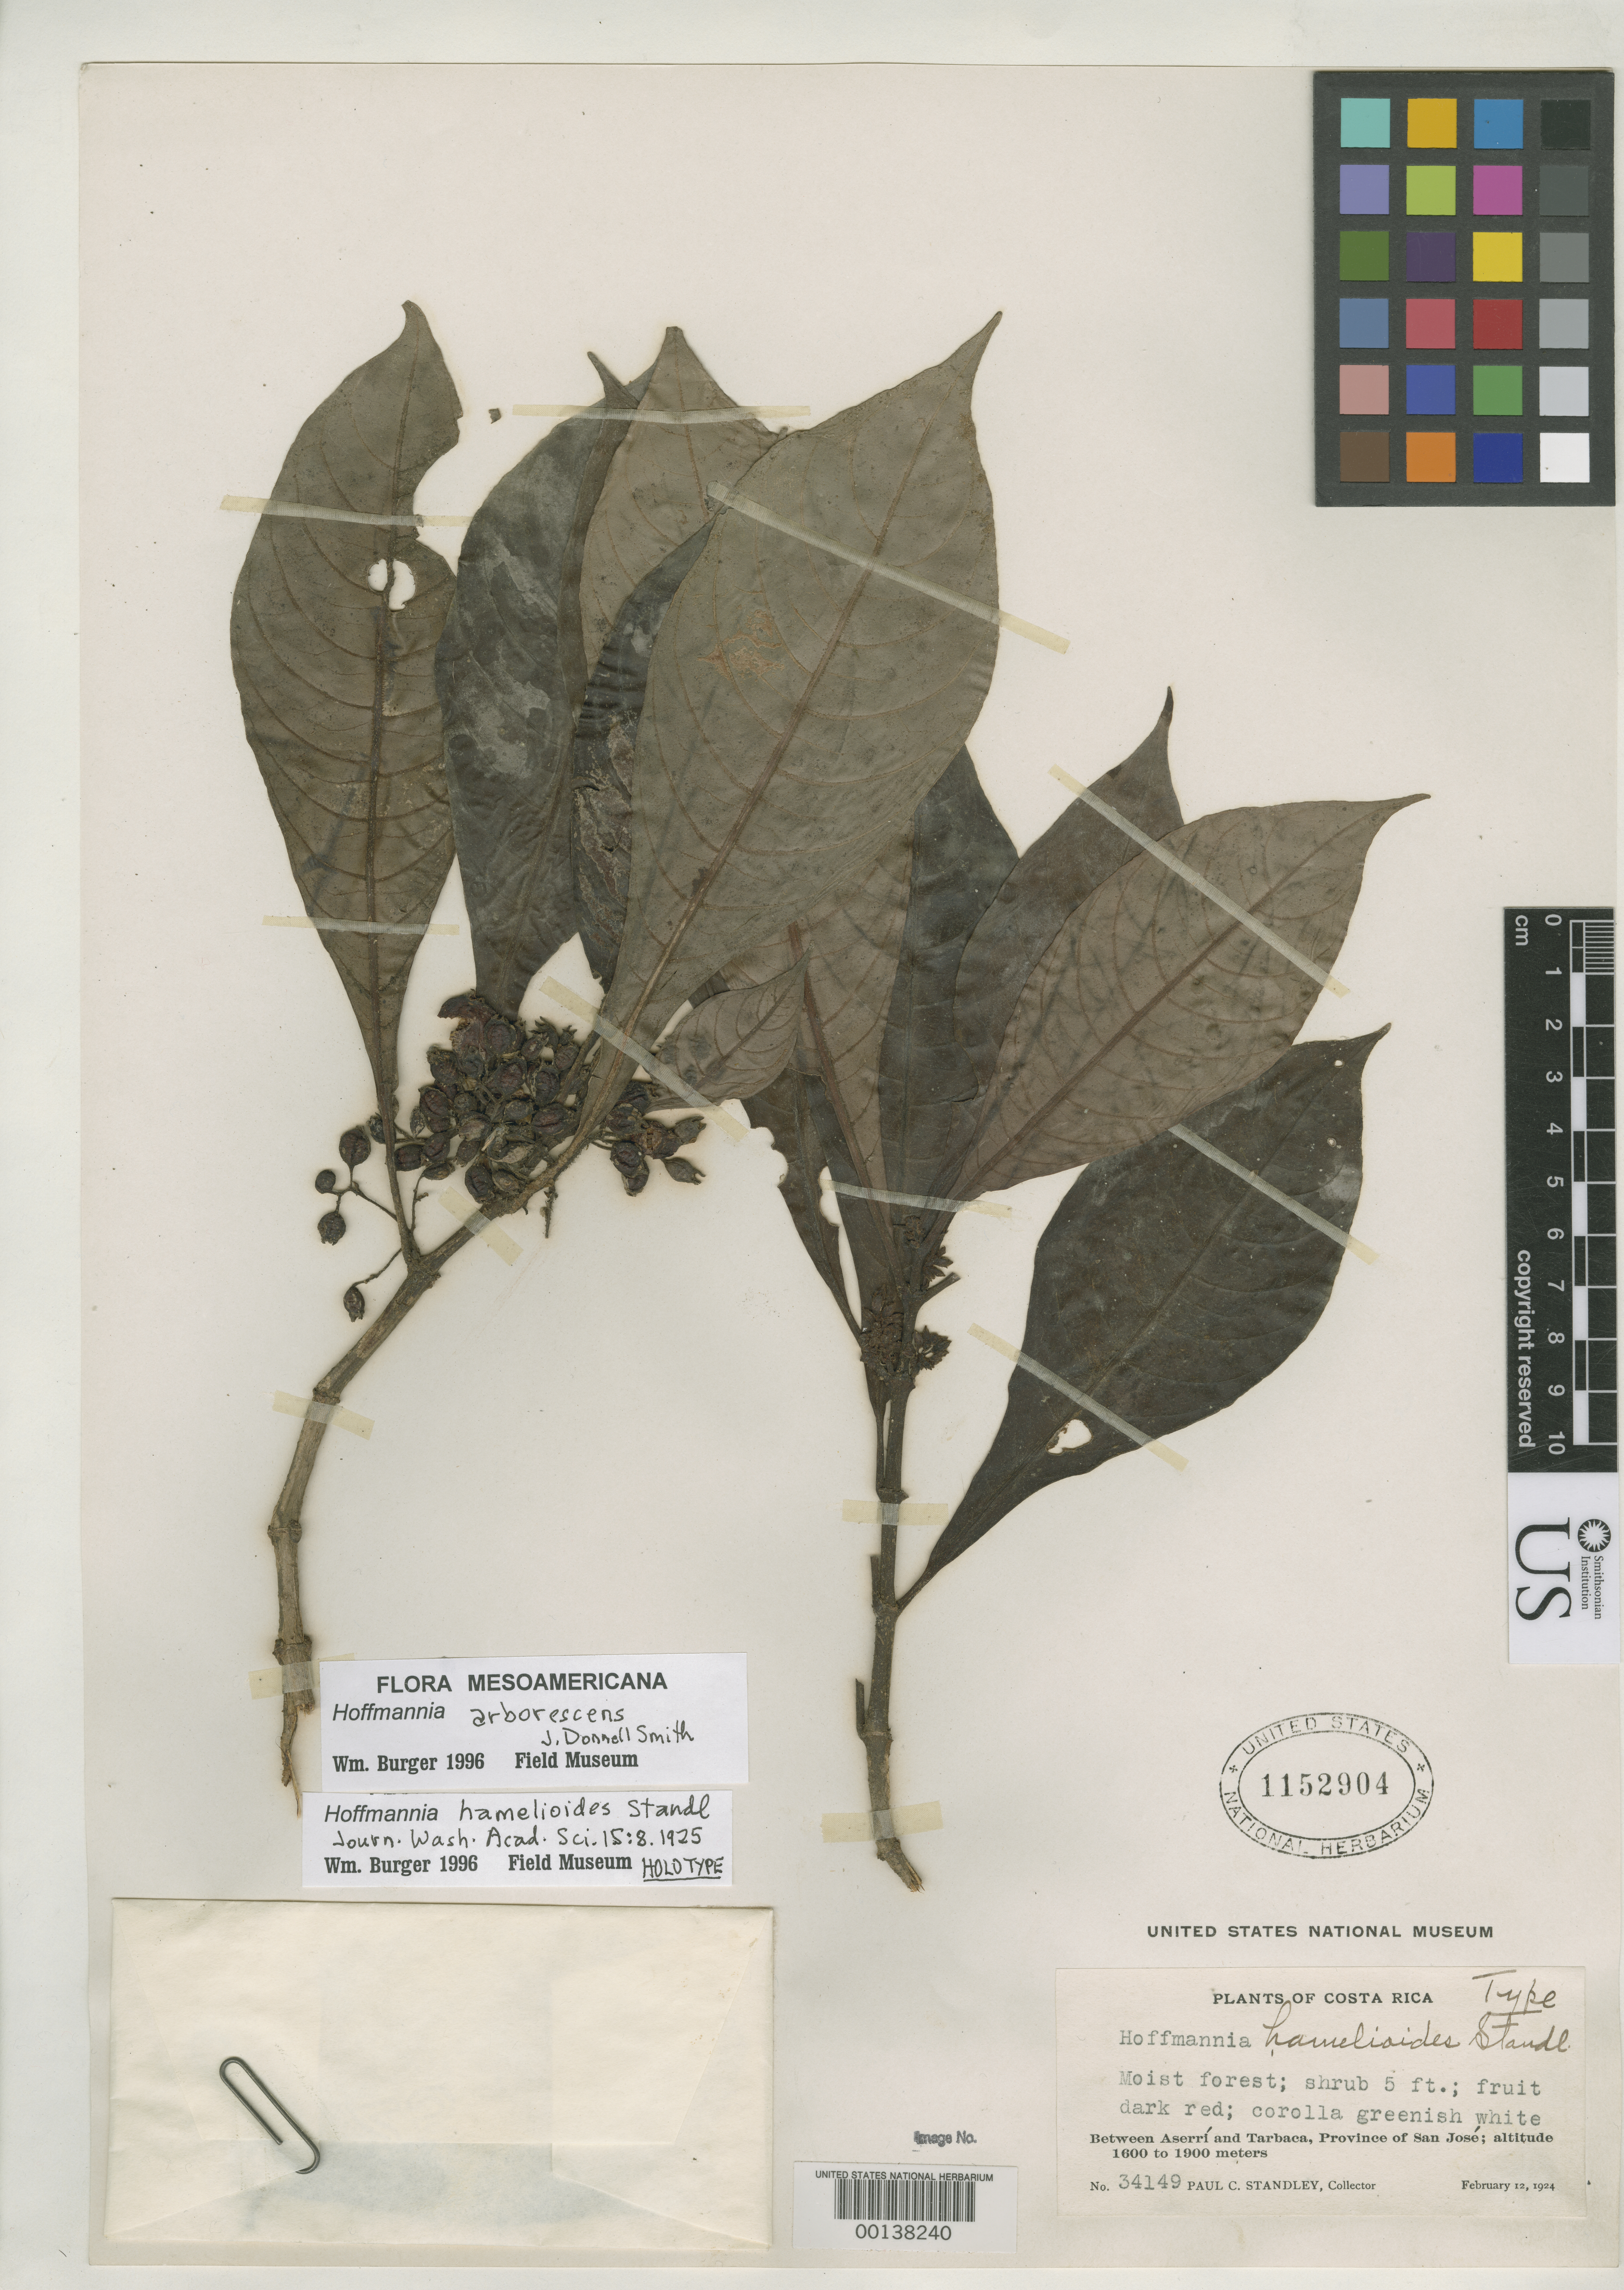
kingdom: Plantae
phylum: Tracheophyta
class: Magnoliopsida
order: Gentianales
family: Rubiaceae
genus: Hoffmannia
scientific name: Hoffmannia hamelioides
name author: Standl.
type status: Holotype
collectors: P. C. Standley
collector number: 34149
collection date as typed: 12 Feb 1924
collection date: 1924-02-12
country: Costa Rica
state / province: San José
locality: Between Aserri and Tarbaca.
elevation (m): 1600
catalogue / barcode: US 1152904